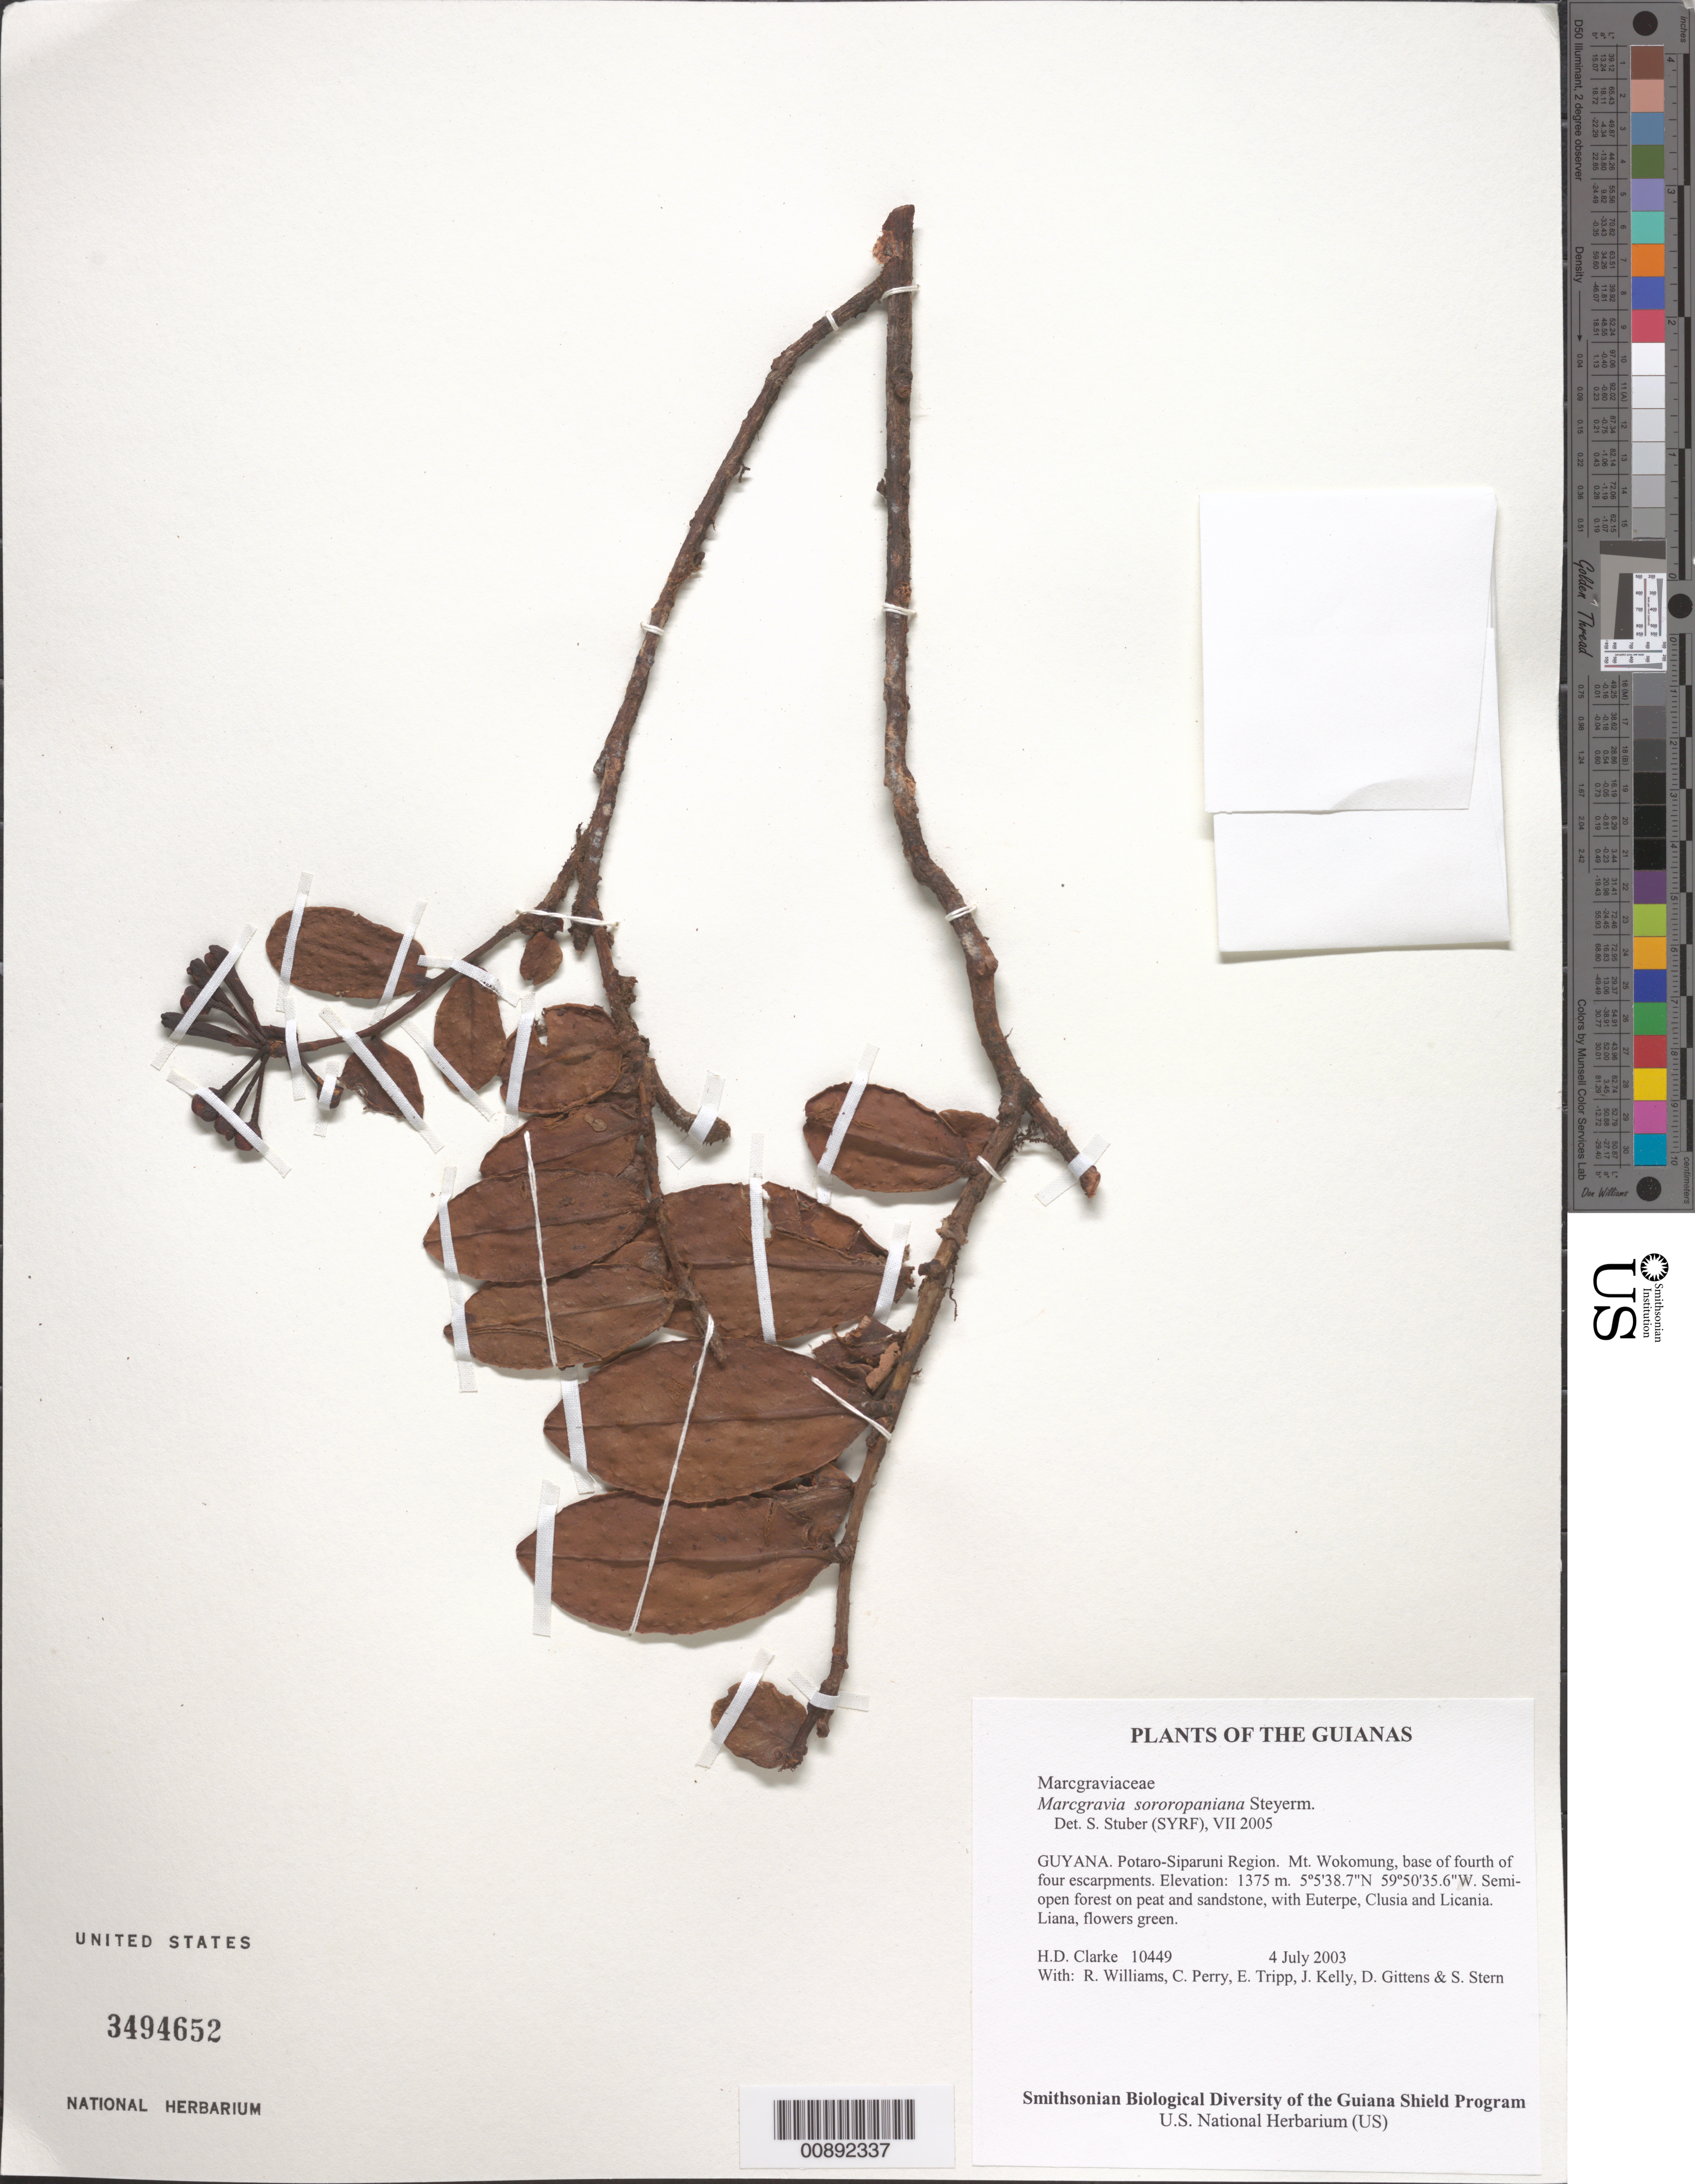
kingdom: Plantae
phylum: Tracheophyta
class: Magnoliopsida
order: Ericales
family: Marcgraviaceae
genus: Marcgravia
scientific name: Marcgravia sororopaniana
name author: Steyerm.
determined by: Stuber, S.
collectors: H. D. Clarke, R. Williams, C. Perry, E. Tripp, J. Kelly, D. Gittens & S. R. Stern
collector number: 10449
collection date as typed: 4 July 2003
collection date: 2003-07-04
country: Guyana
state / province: Potaro-Siparuni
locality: Mt. Wokomung, base of fourth of four escarpments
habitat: Semi-open forest on peat and sandstone, with Euterpe, Clusia and Licania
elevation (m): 1375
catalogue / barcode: US 3494652